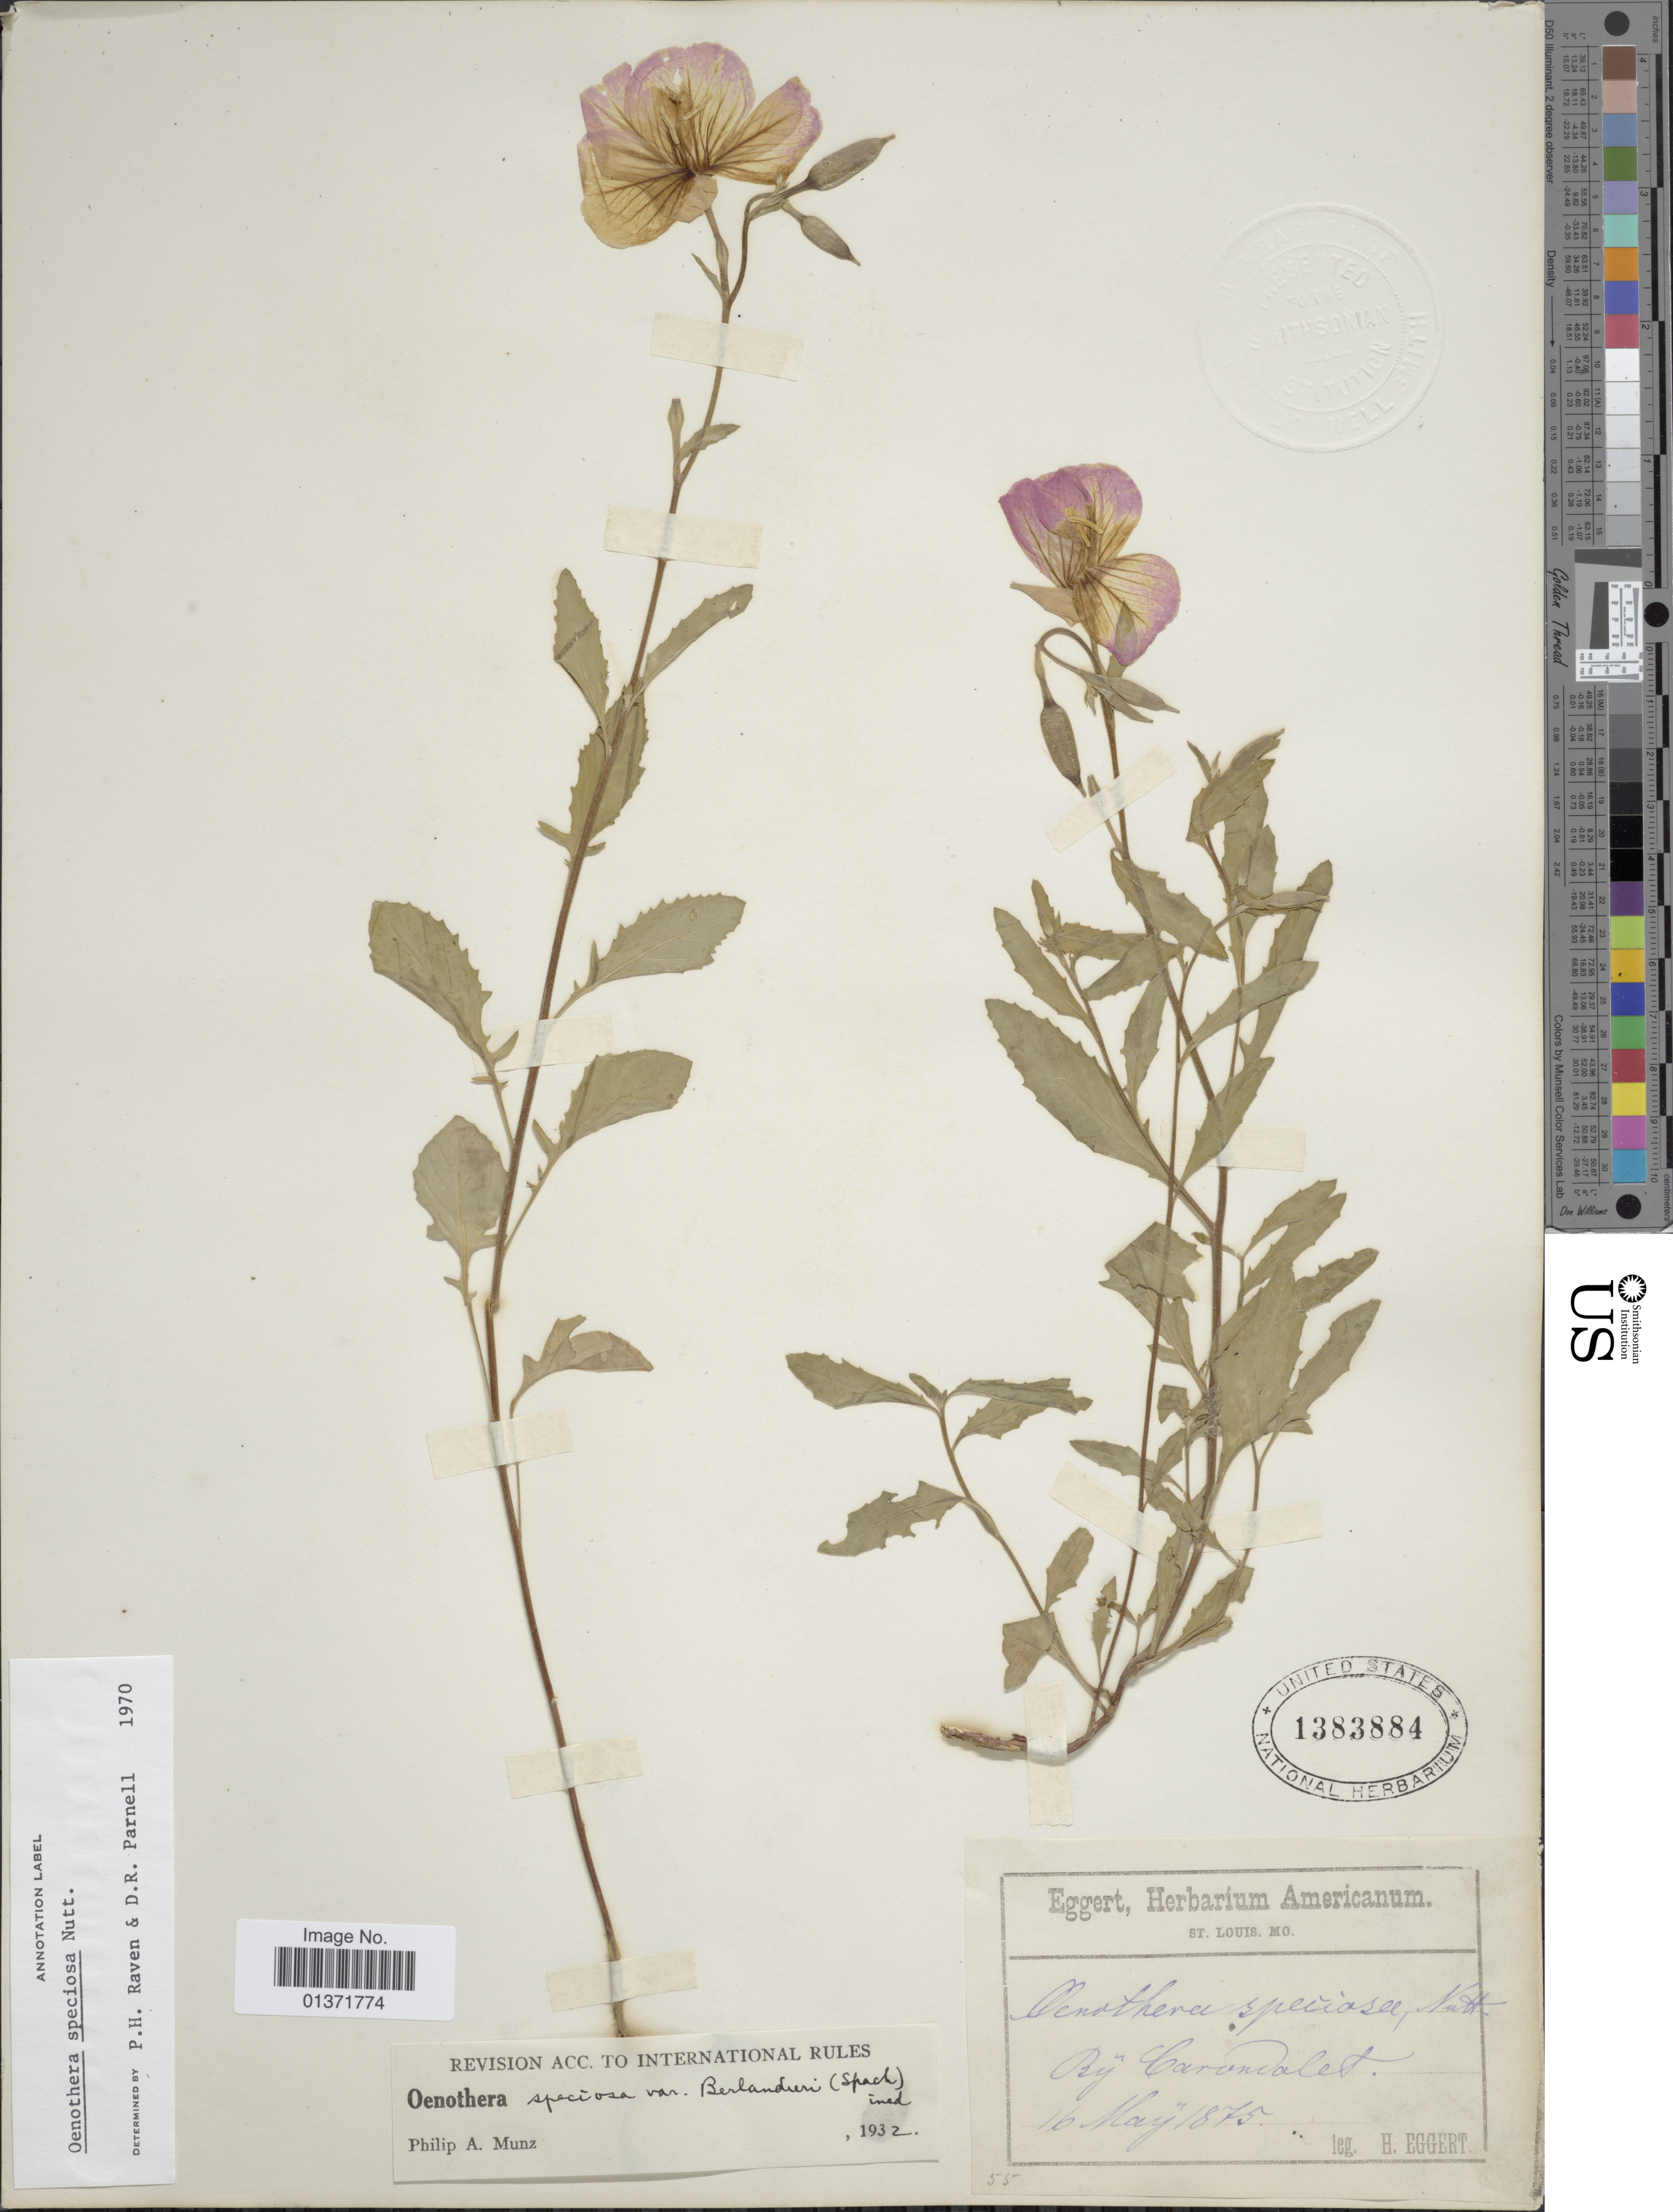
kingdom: Plantae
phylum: Tracheophyta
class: Magnoliopsida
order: Myrtales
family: Onagraceae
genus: Oenothera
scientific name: Oenothera speciosa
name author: Nutt.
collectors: H. Eggert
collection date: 1875-05-16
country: United States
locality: By Carondelet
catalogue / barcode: US 1383884